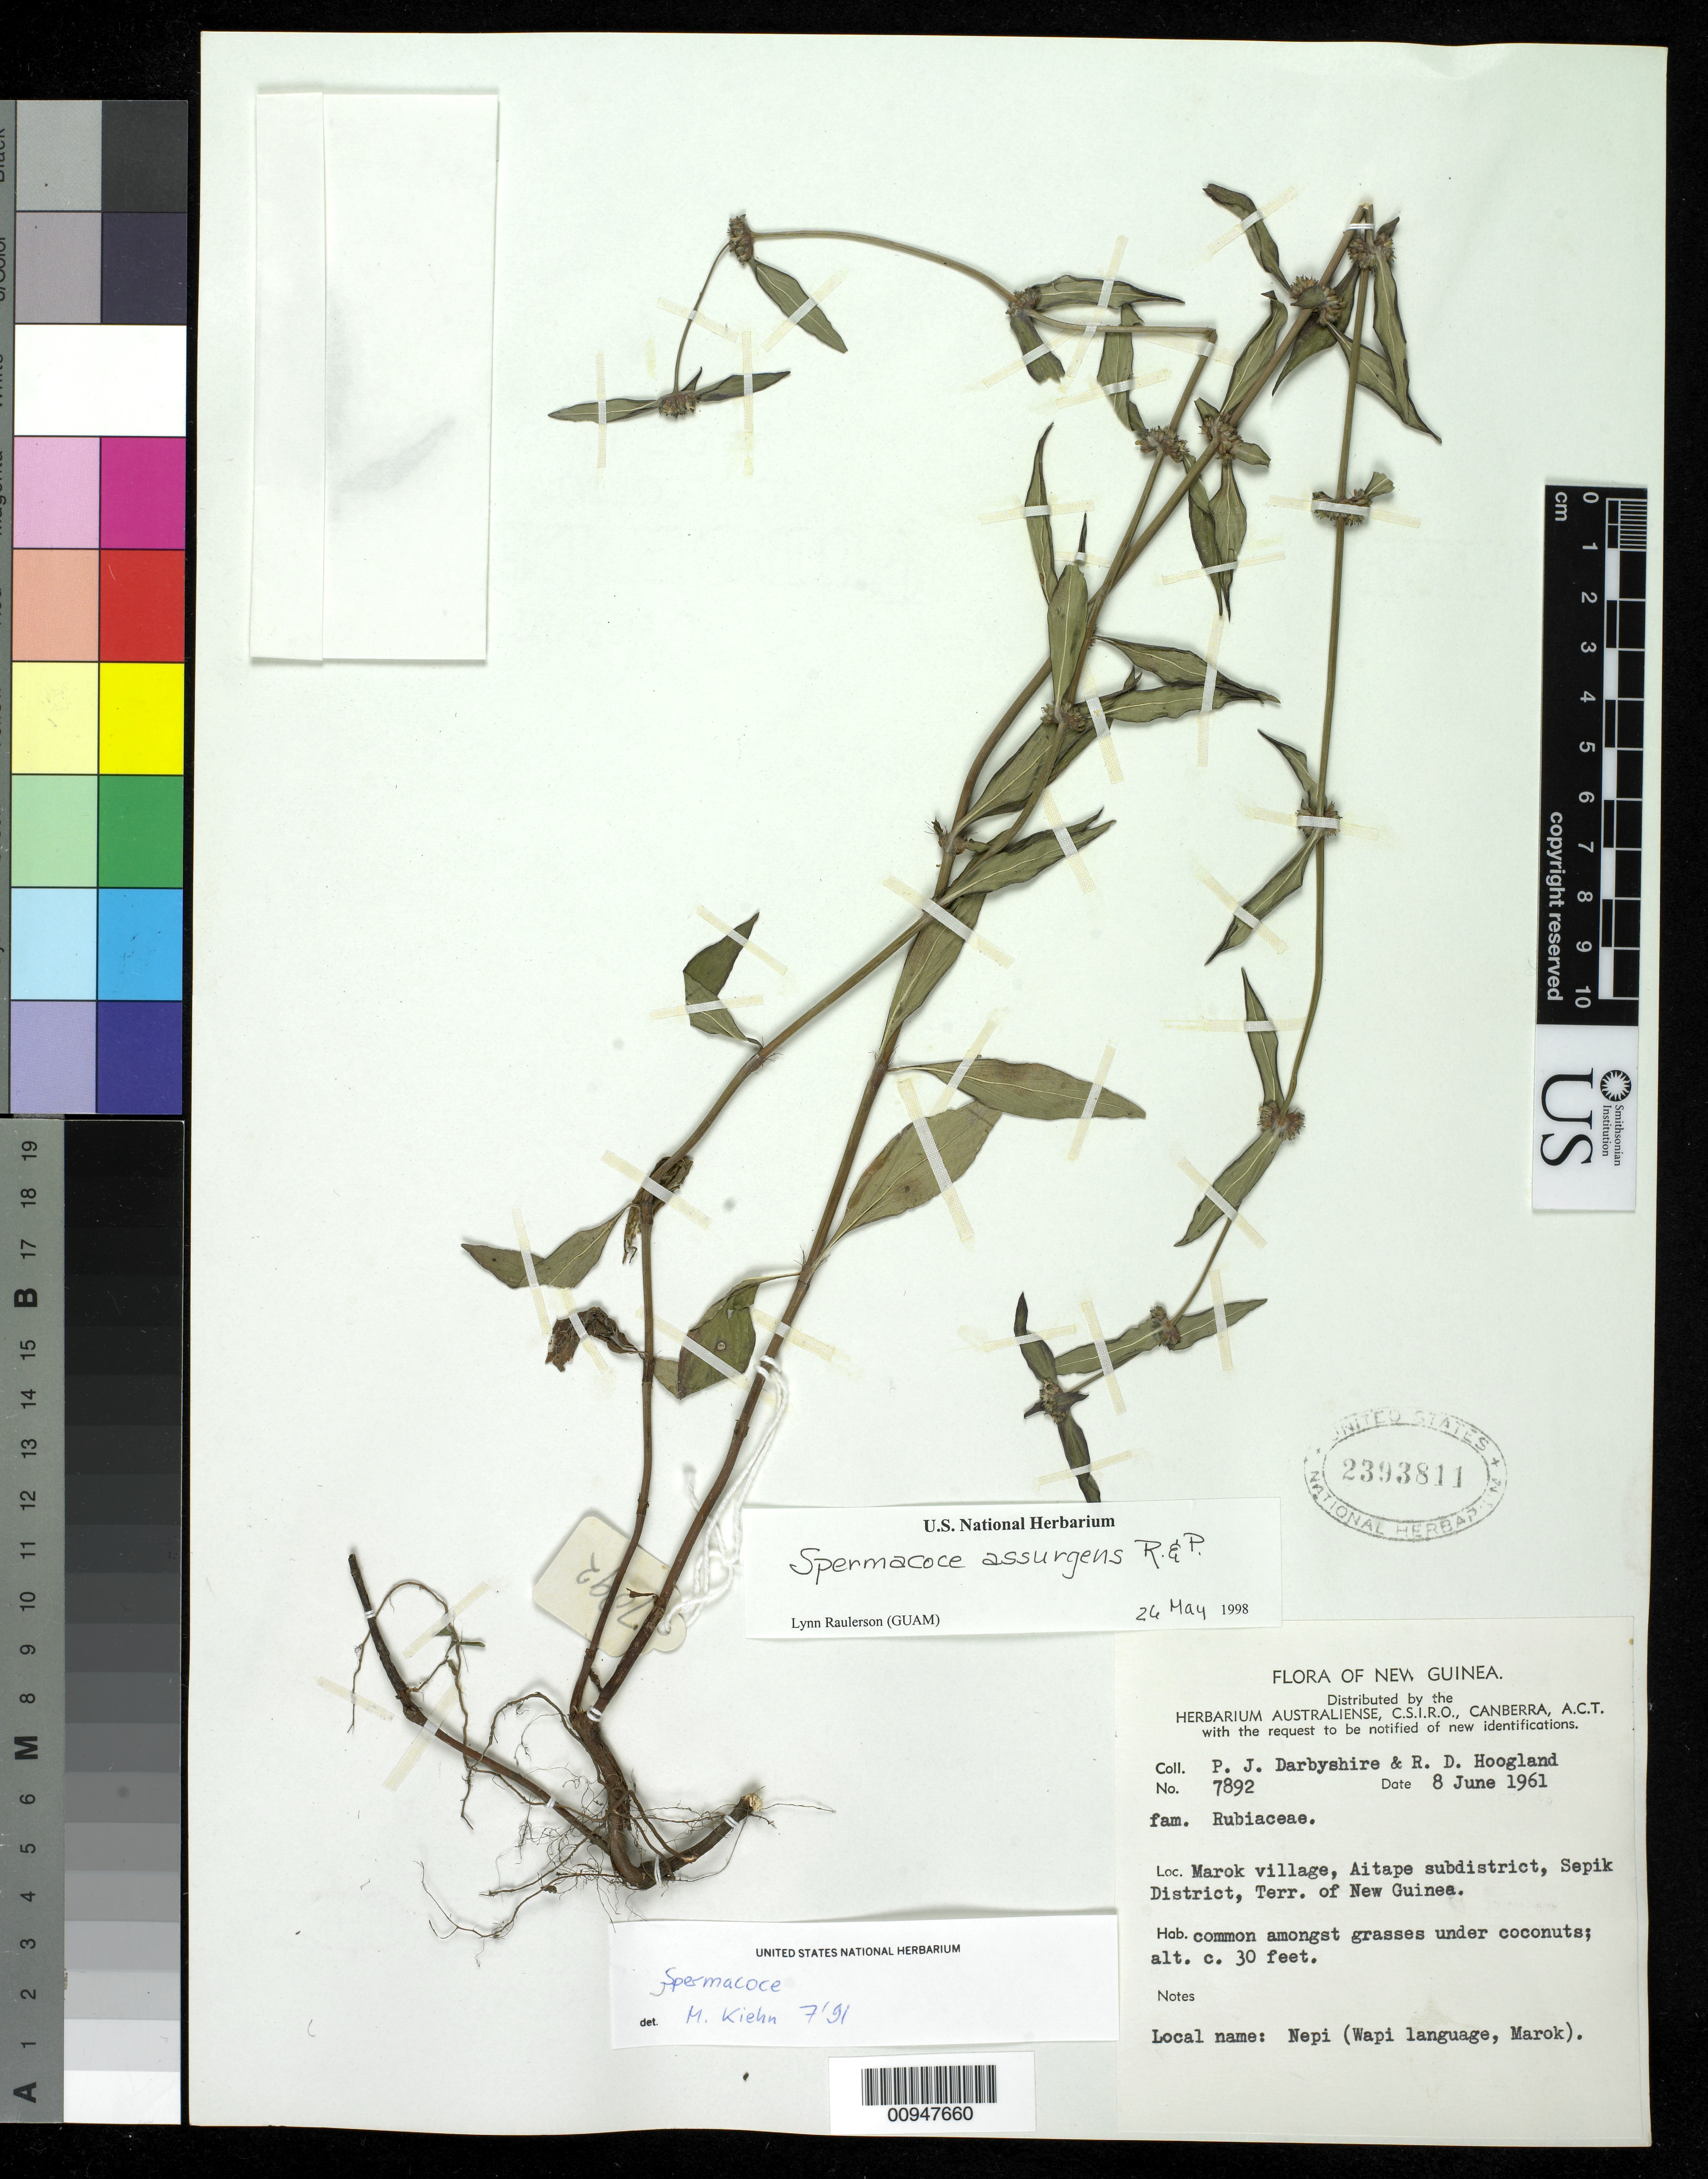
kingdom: Plantae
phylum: Tracheophyta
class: Magnoliopsida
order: Gentianales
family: Rubiaceae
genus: Spermacoce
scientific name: Spermacoce remota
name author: Lam.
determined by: Wagner, W. L., (BOT), Smithsonian Institution - National Museum of Natural History (UNITED STATES)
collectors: P. Darbyshire & R. D. Hoogland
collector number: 7892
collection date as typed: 08 Jun 1961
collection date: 1961-06-08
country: Papua New Guinea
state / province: Sandaun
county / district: Aitape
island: New Guinea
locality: Marok village, Aitape subdistrict, Sepik District, Terr. of New Guinea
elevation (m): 9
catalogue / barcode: US 2393811